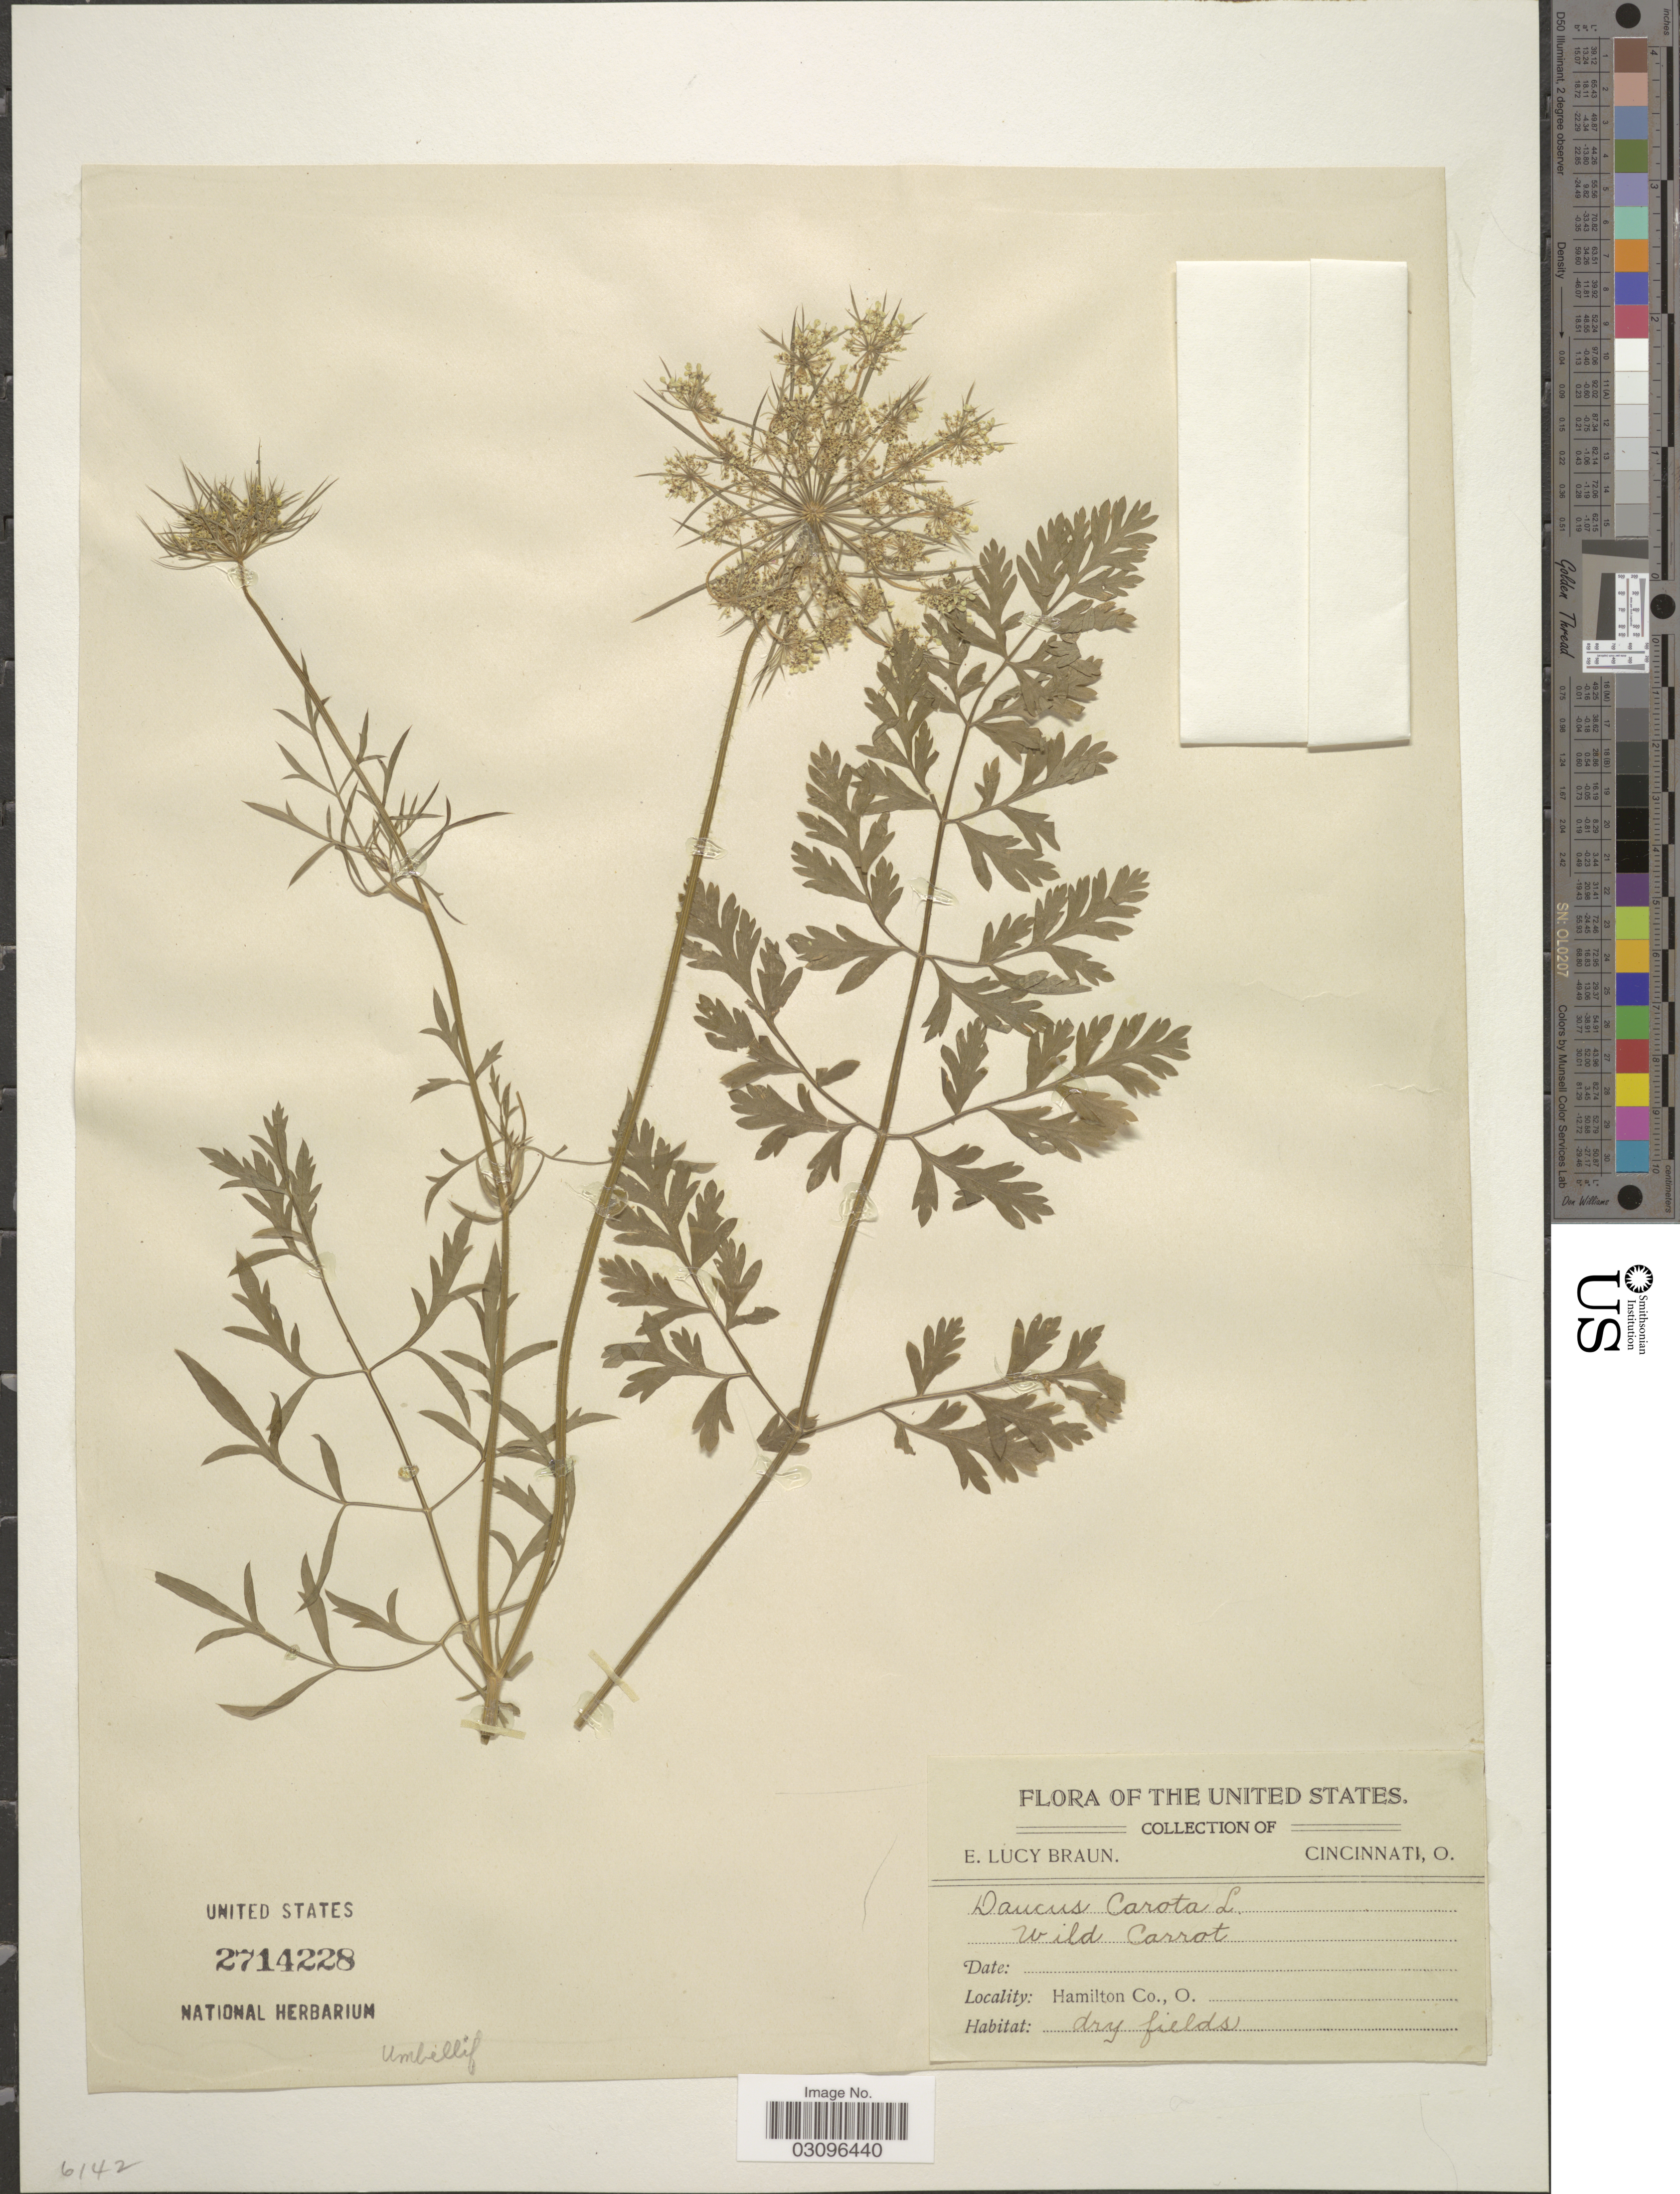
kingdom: Plantae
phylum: Tracheophyta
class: Magnoliopsida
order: Apiales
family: Apiaceae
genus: Daucus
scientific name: Daucus carota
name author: L.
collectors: E. L. Braun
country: United States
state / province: Ohio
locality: Hamilton Co., O.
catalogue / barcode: US 2714228